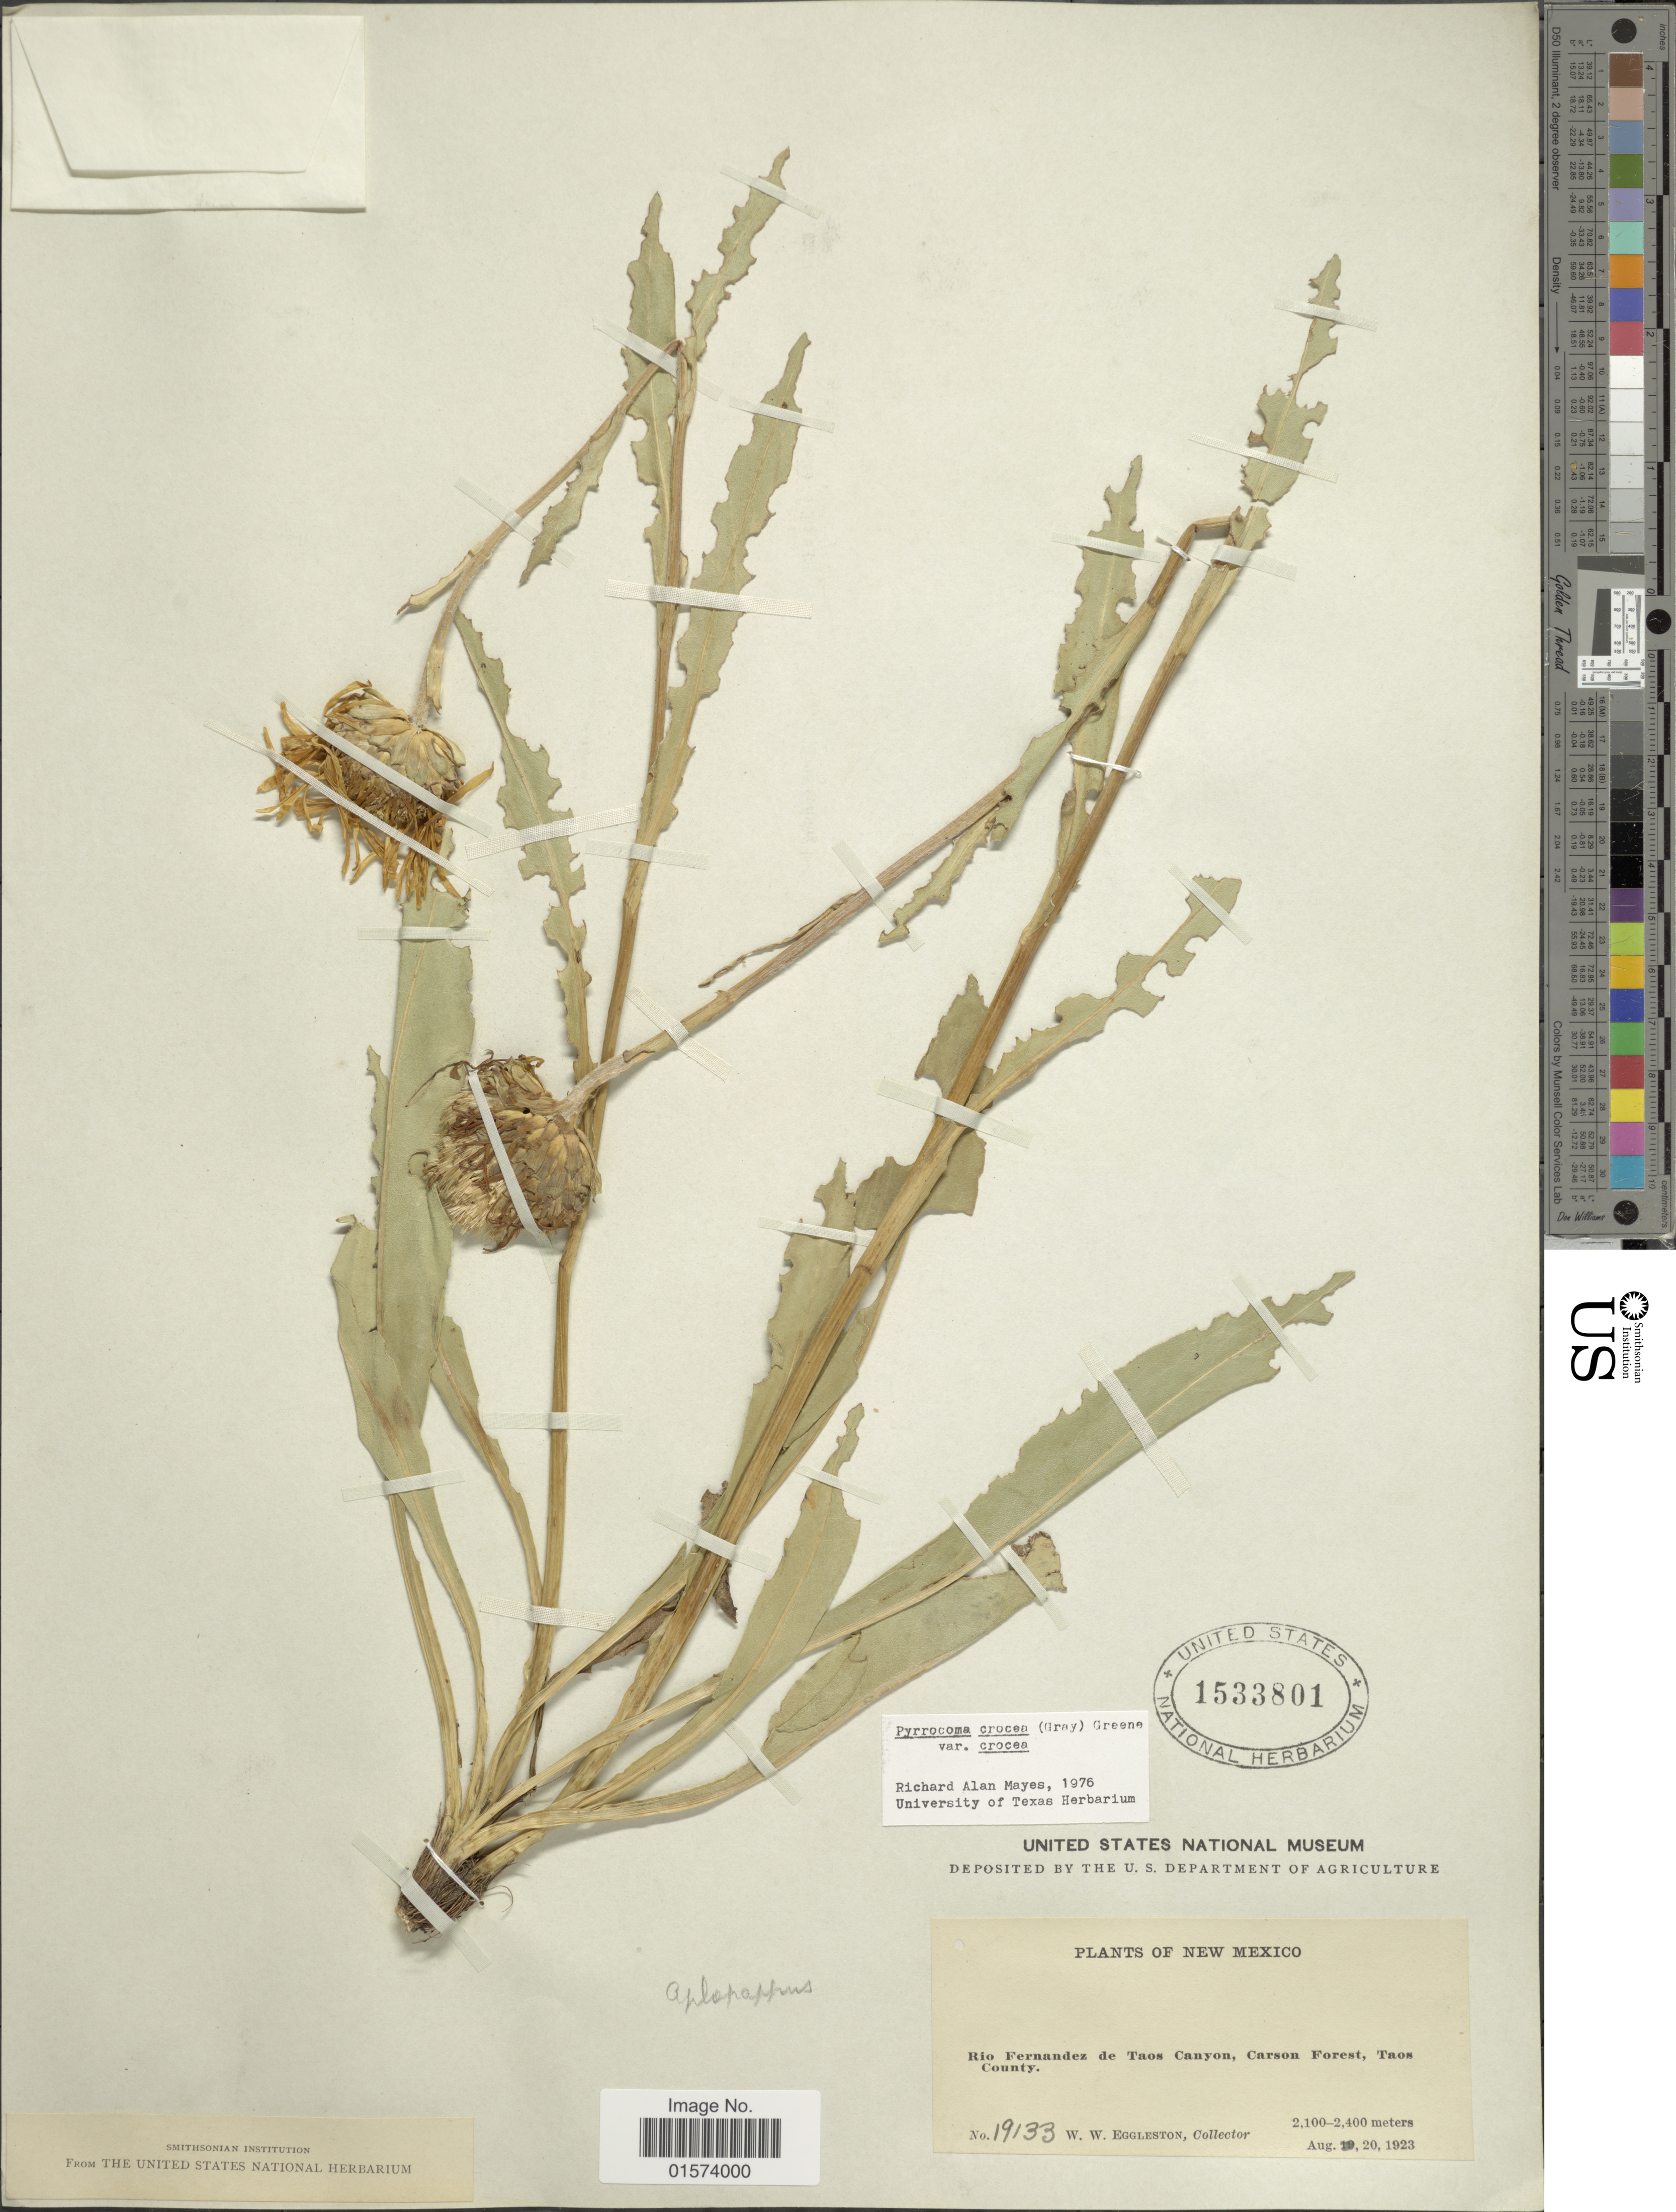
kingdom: Plantae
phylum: Tracheophyta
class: Magnoliopsida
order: Asterales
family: Asteraceae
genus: Pyrrocoma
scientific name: Pyrrocoma crocea var. crocea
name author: (A. Gray) Greene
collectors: W. W. Eggleston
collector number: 19133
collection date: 1923-08-20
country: United States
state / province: New Mexico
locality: Rio Fernandez de Taos Canyon, Carson Forest, Taos Coutny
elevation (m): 2100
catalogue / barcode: US 1533801